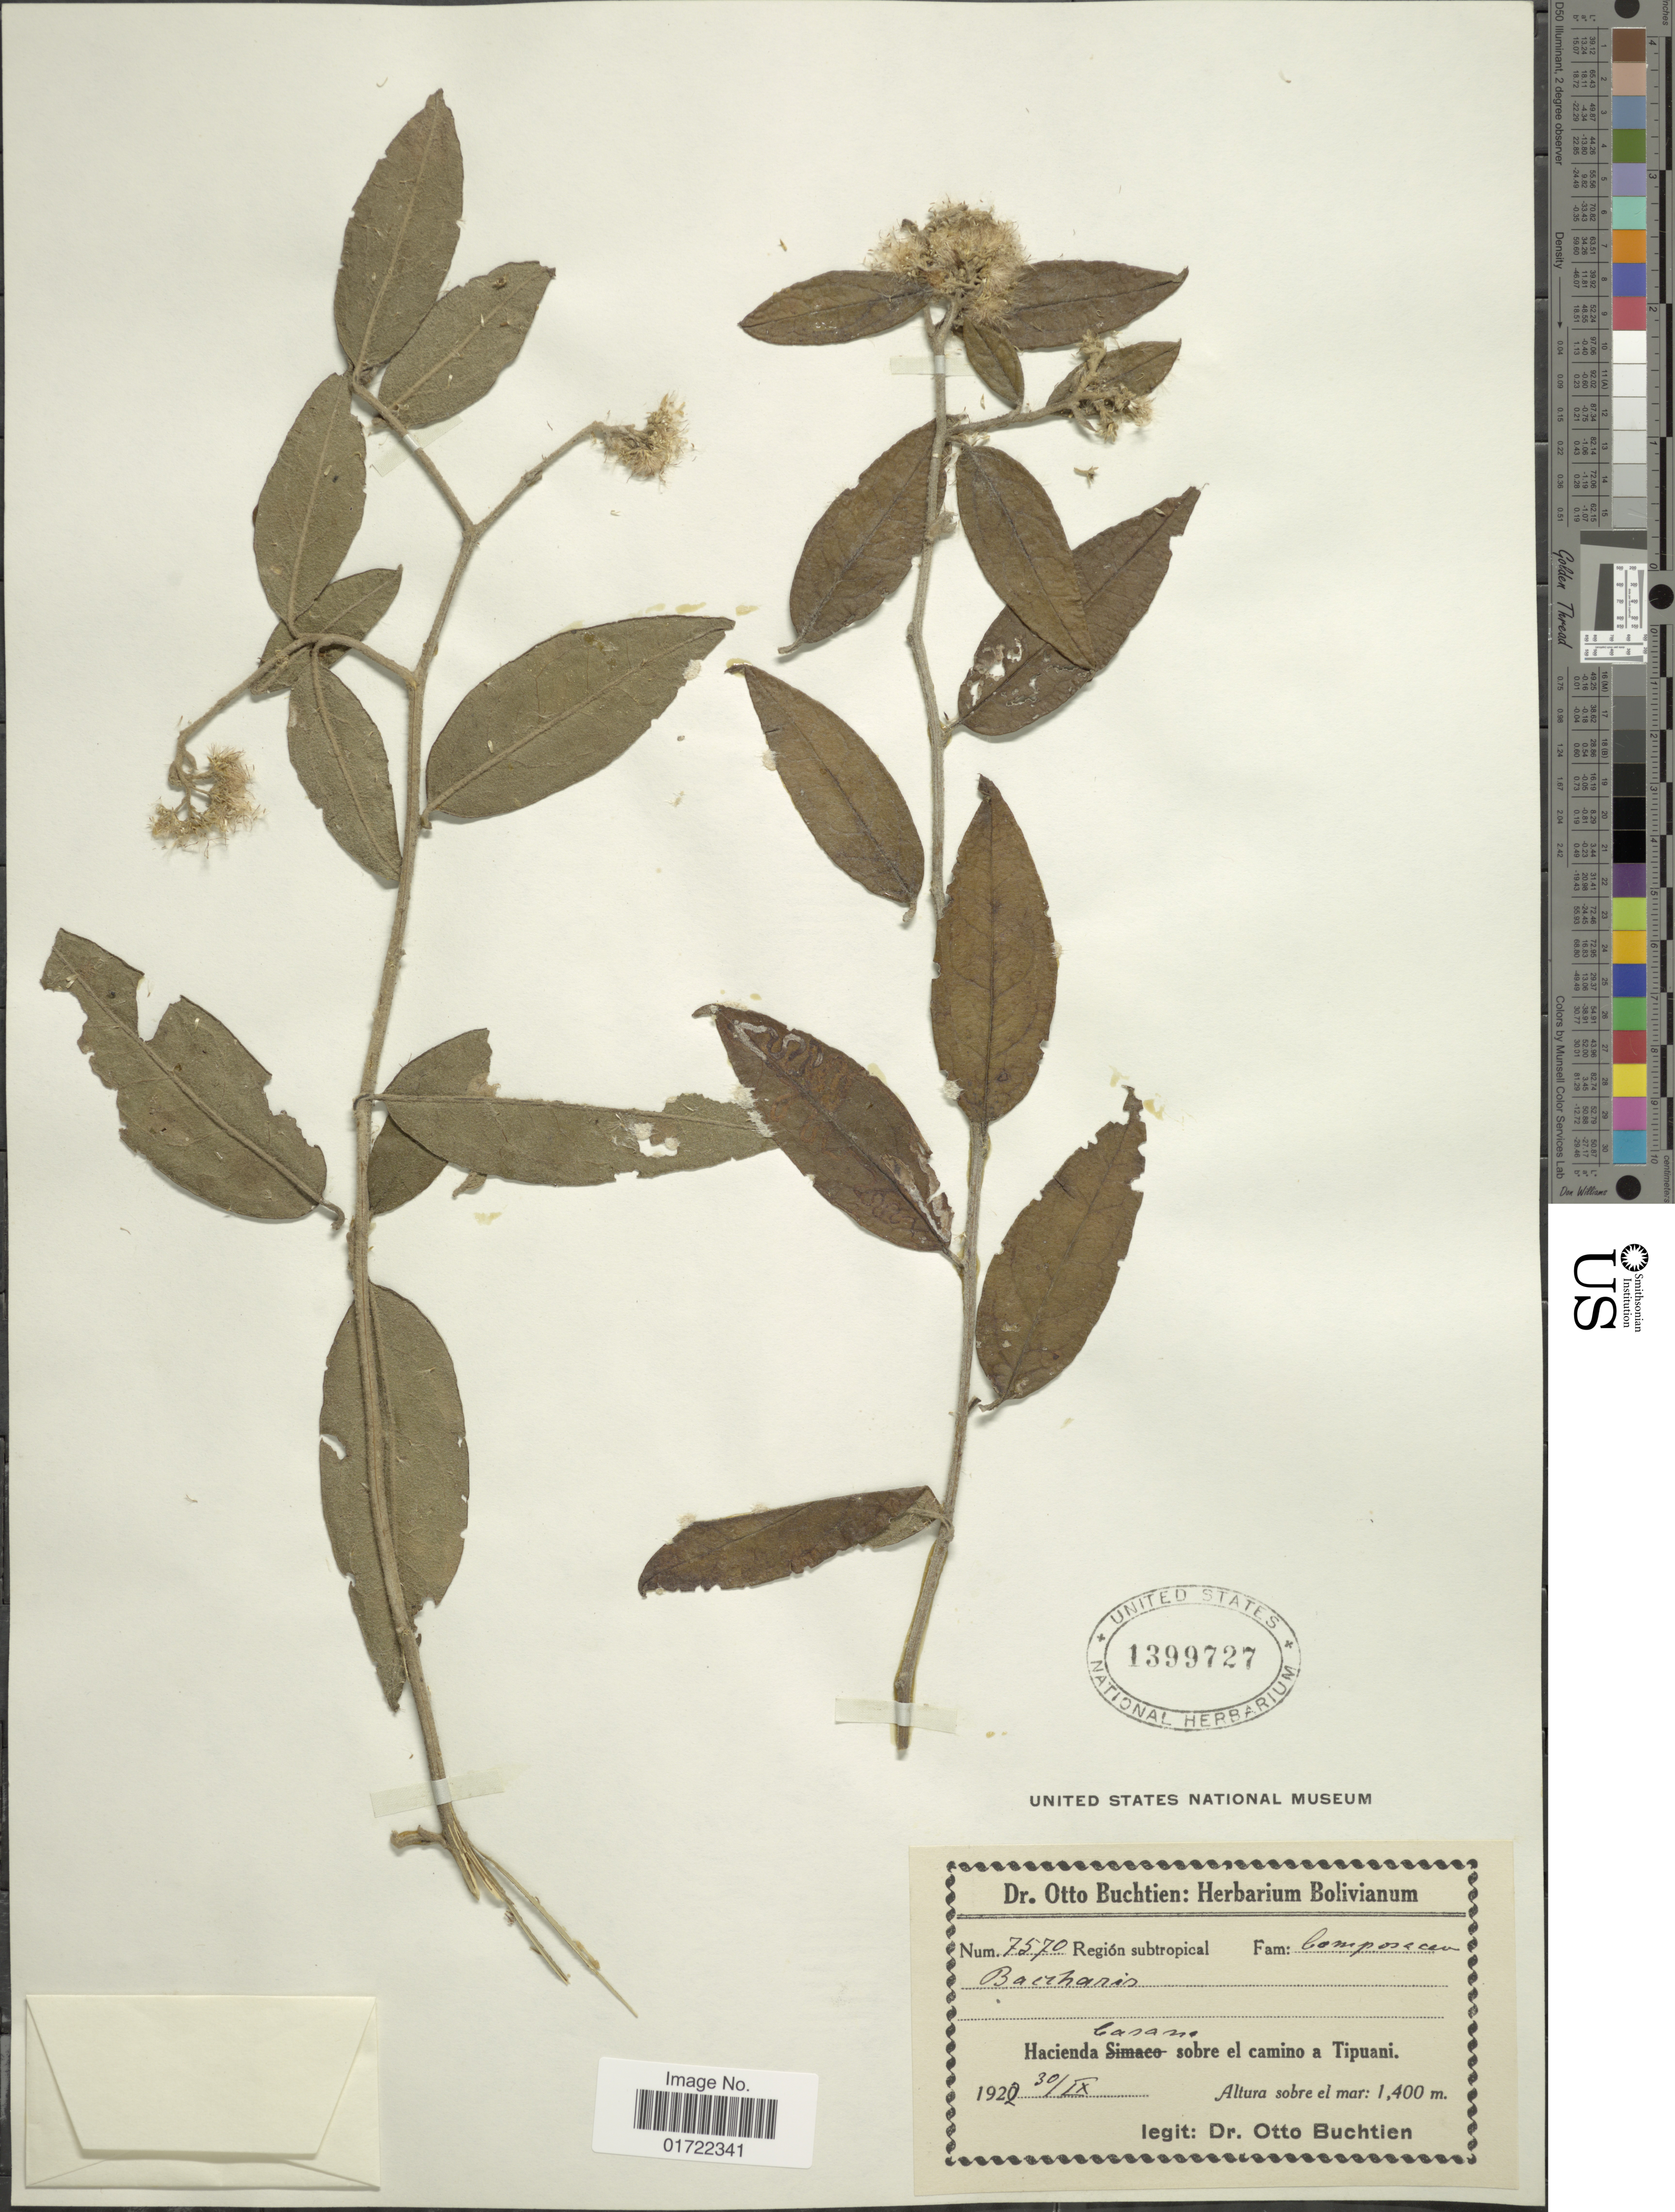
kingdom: Plantae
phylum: Tracheophyta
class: Magnoliopsida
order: Asterales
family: Asteraceae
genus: Baccharis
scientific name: Baccharis flexuosa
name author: Baker in Mart.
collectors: O. Buchtien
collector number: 7570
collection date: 1922-09-30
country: Bolivia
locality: Hacienda Casana sobre el camino a Tipuani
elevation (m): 1400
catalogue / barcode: US 1399727